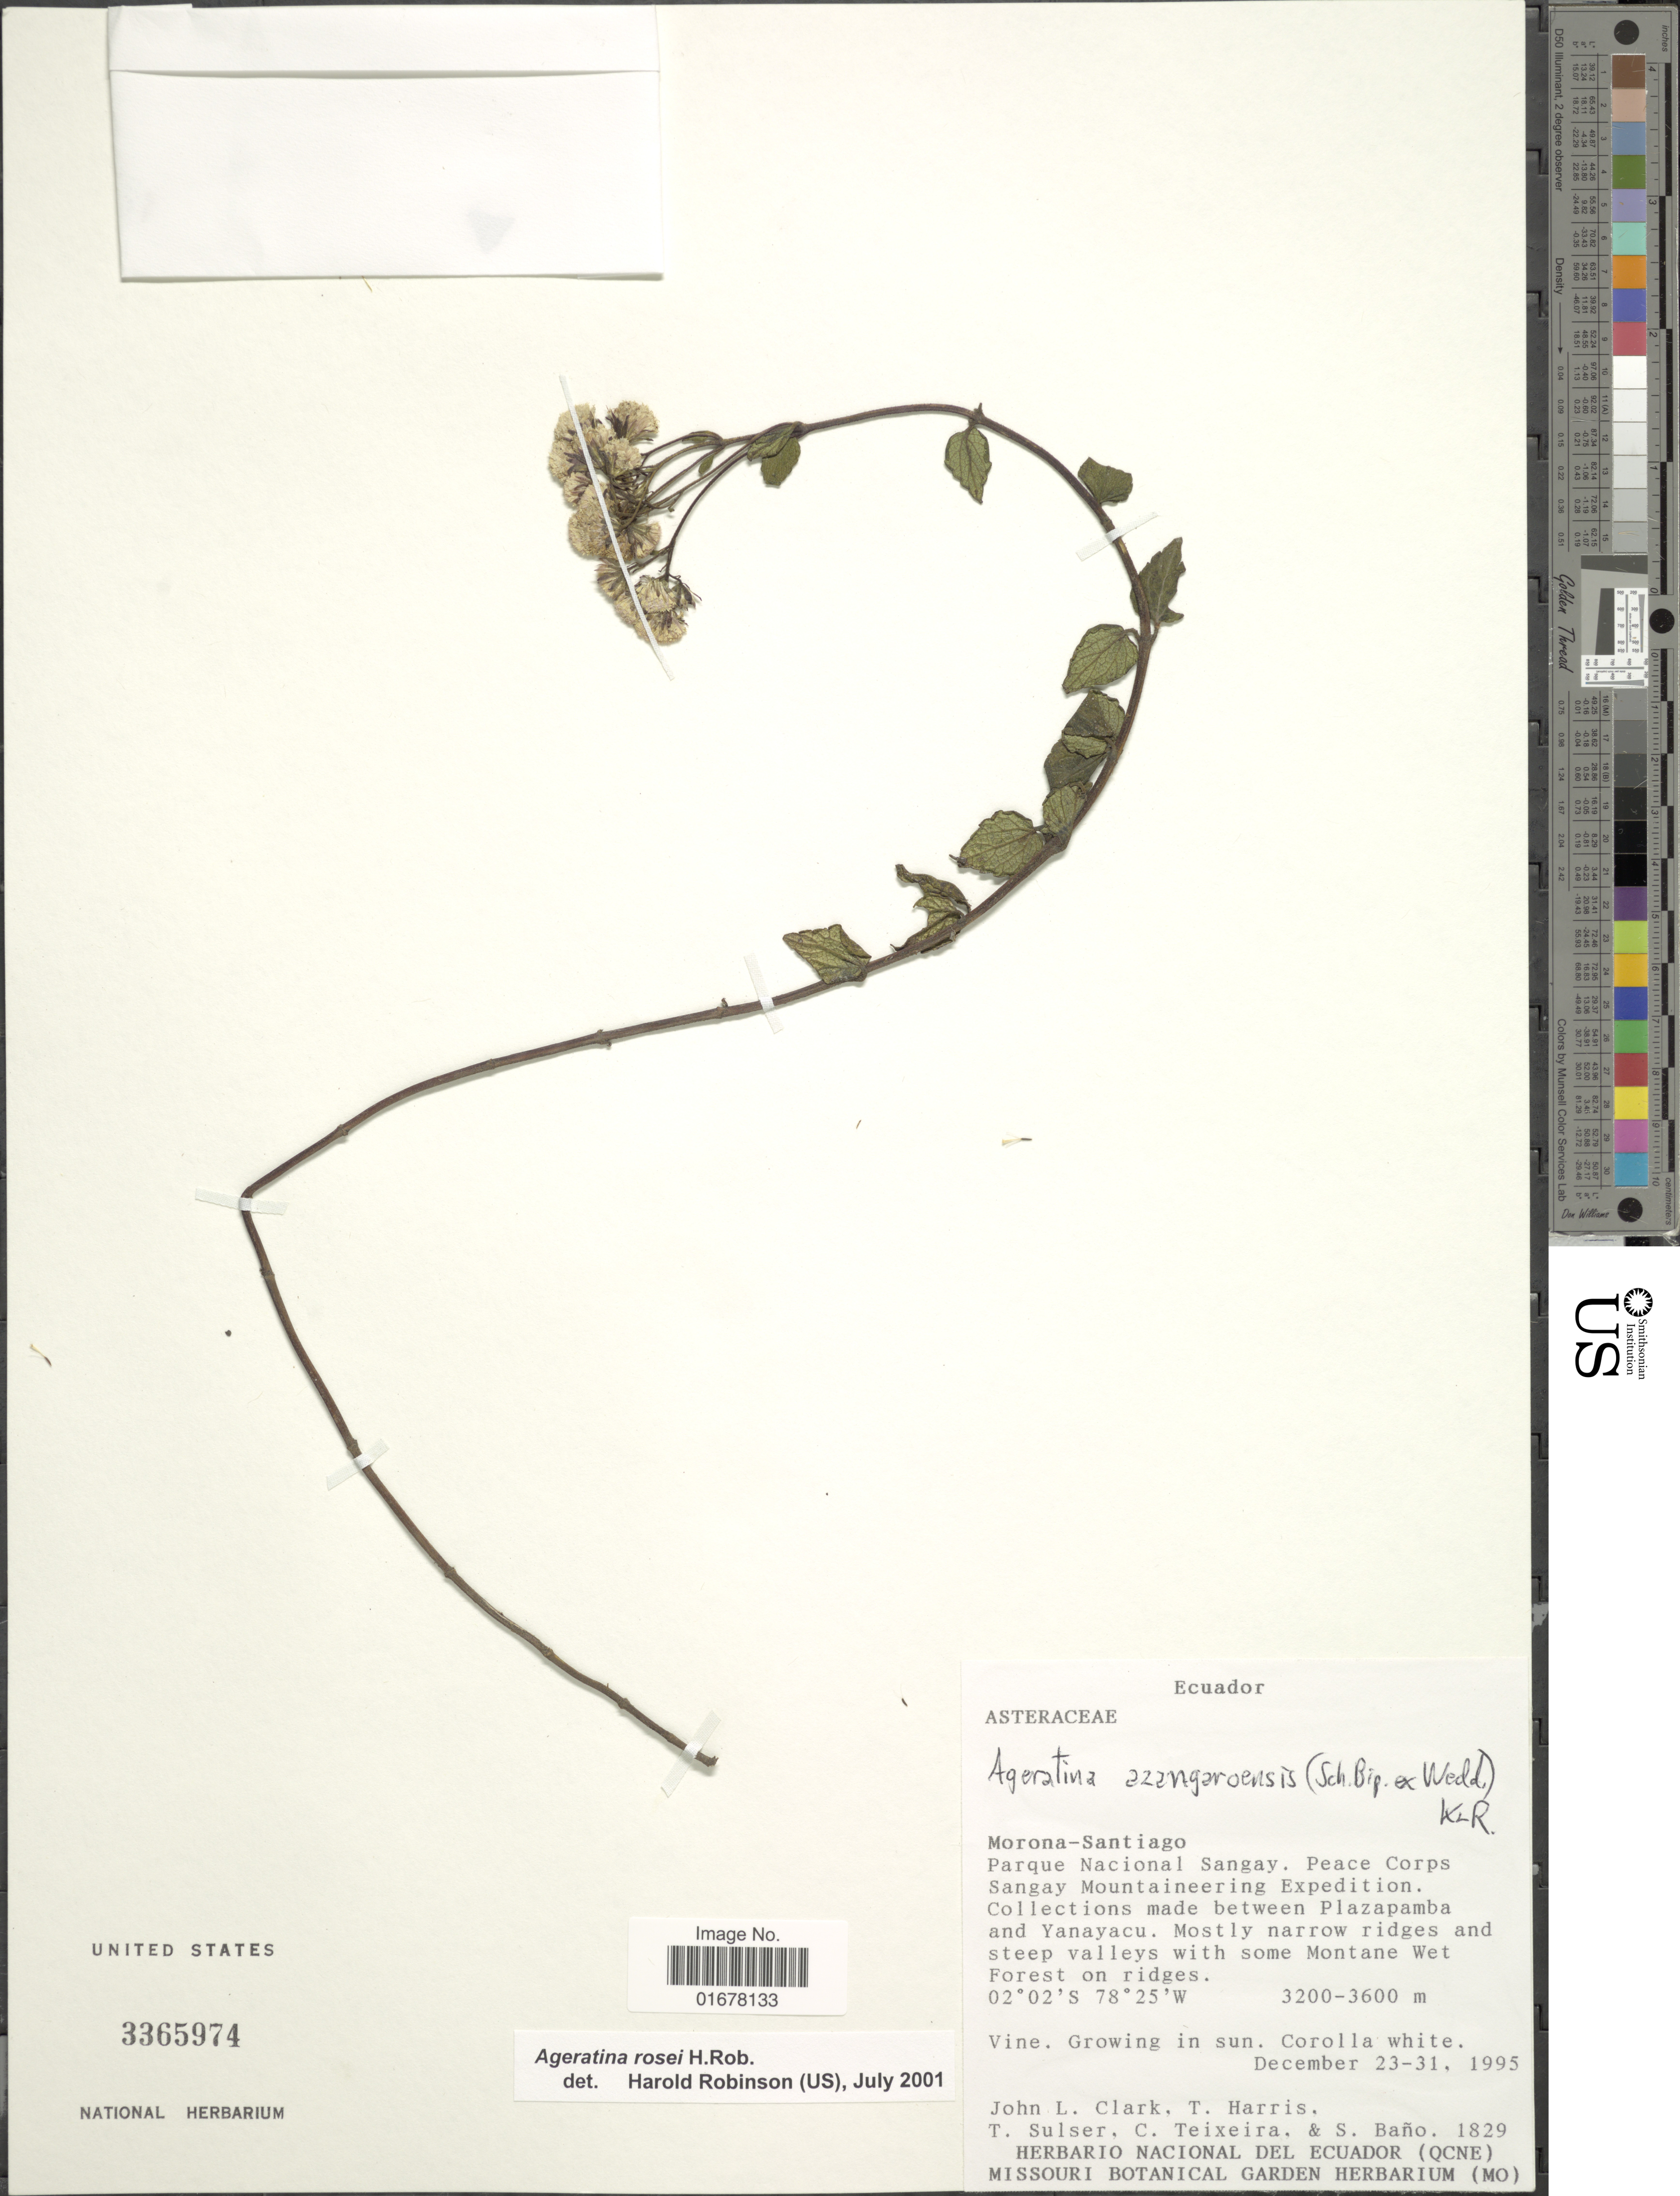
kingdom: Plantae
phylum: Tracheophyta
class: Magnoliopsida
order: Asterales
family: Asteraceae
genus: Ageratina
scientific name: Ageratina rosei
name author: H. Rob.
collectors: J. L. Clark, T. Harris, T. Sulser, C. Teixeira & S. Bano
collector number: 1829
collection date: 1995-12-23/1995-12-31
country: Ecuador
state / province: Morona-Santiago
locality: Parque Nacional Sangay. Peace Corps Sangay Mountaineering Expedition. Collections made between Plazapamba and Yanayacu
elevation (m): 3200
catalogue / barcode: US 3365974